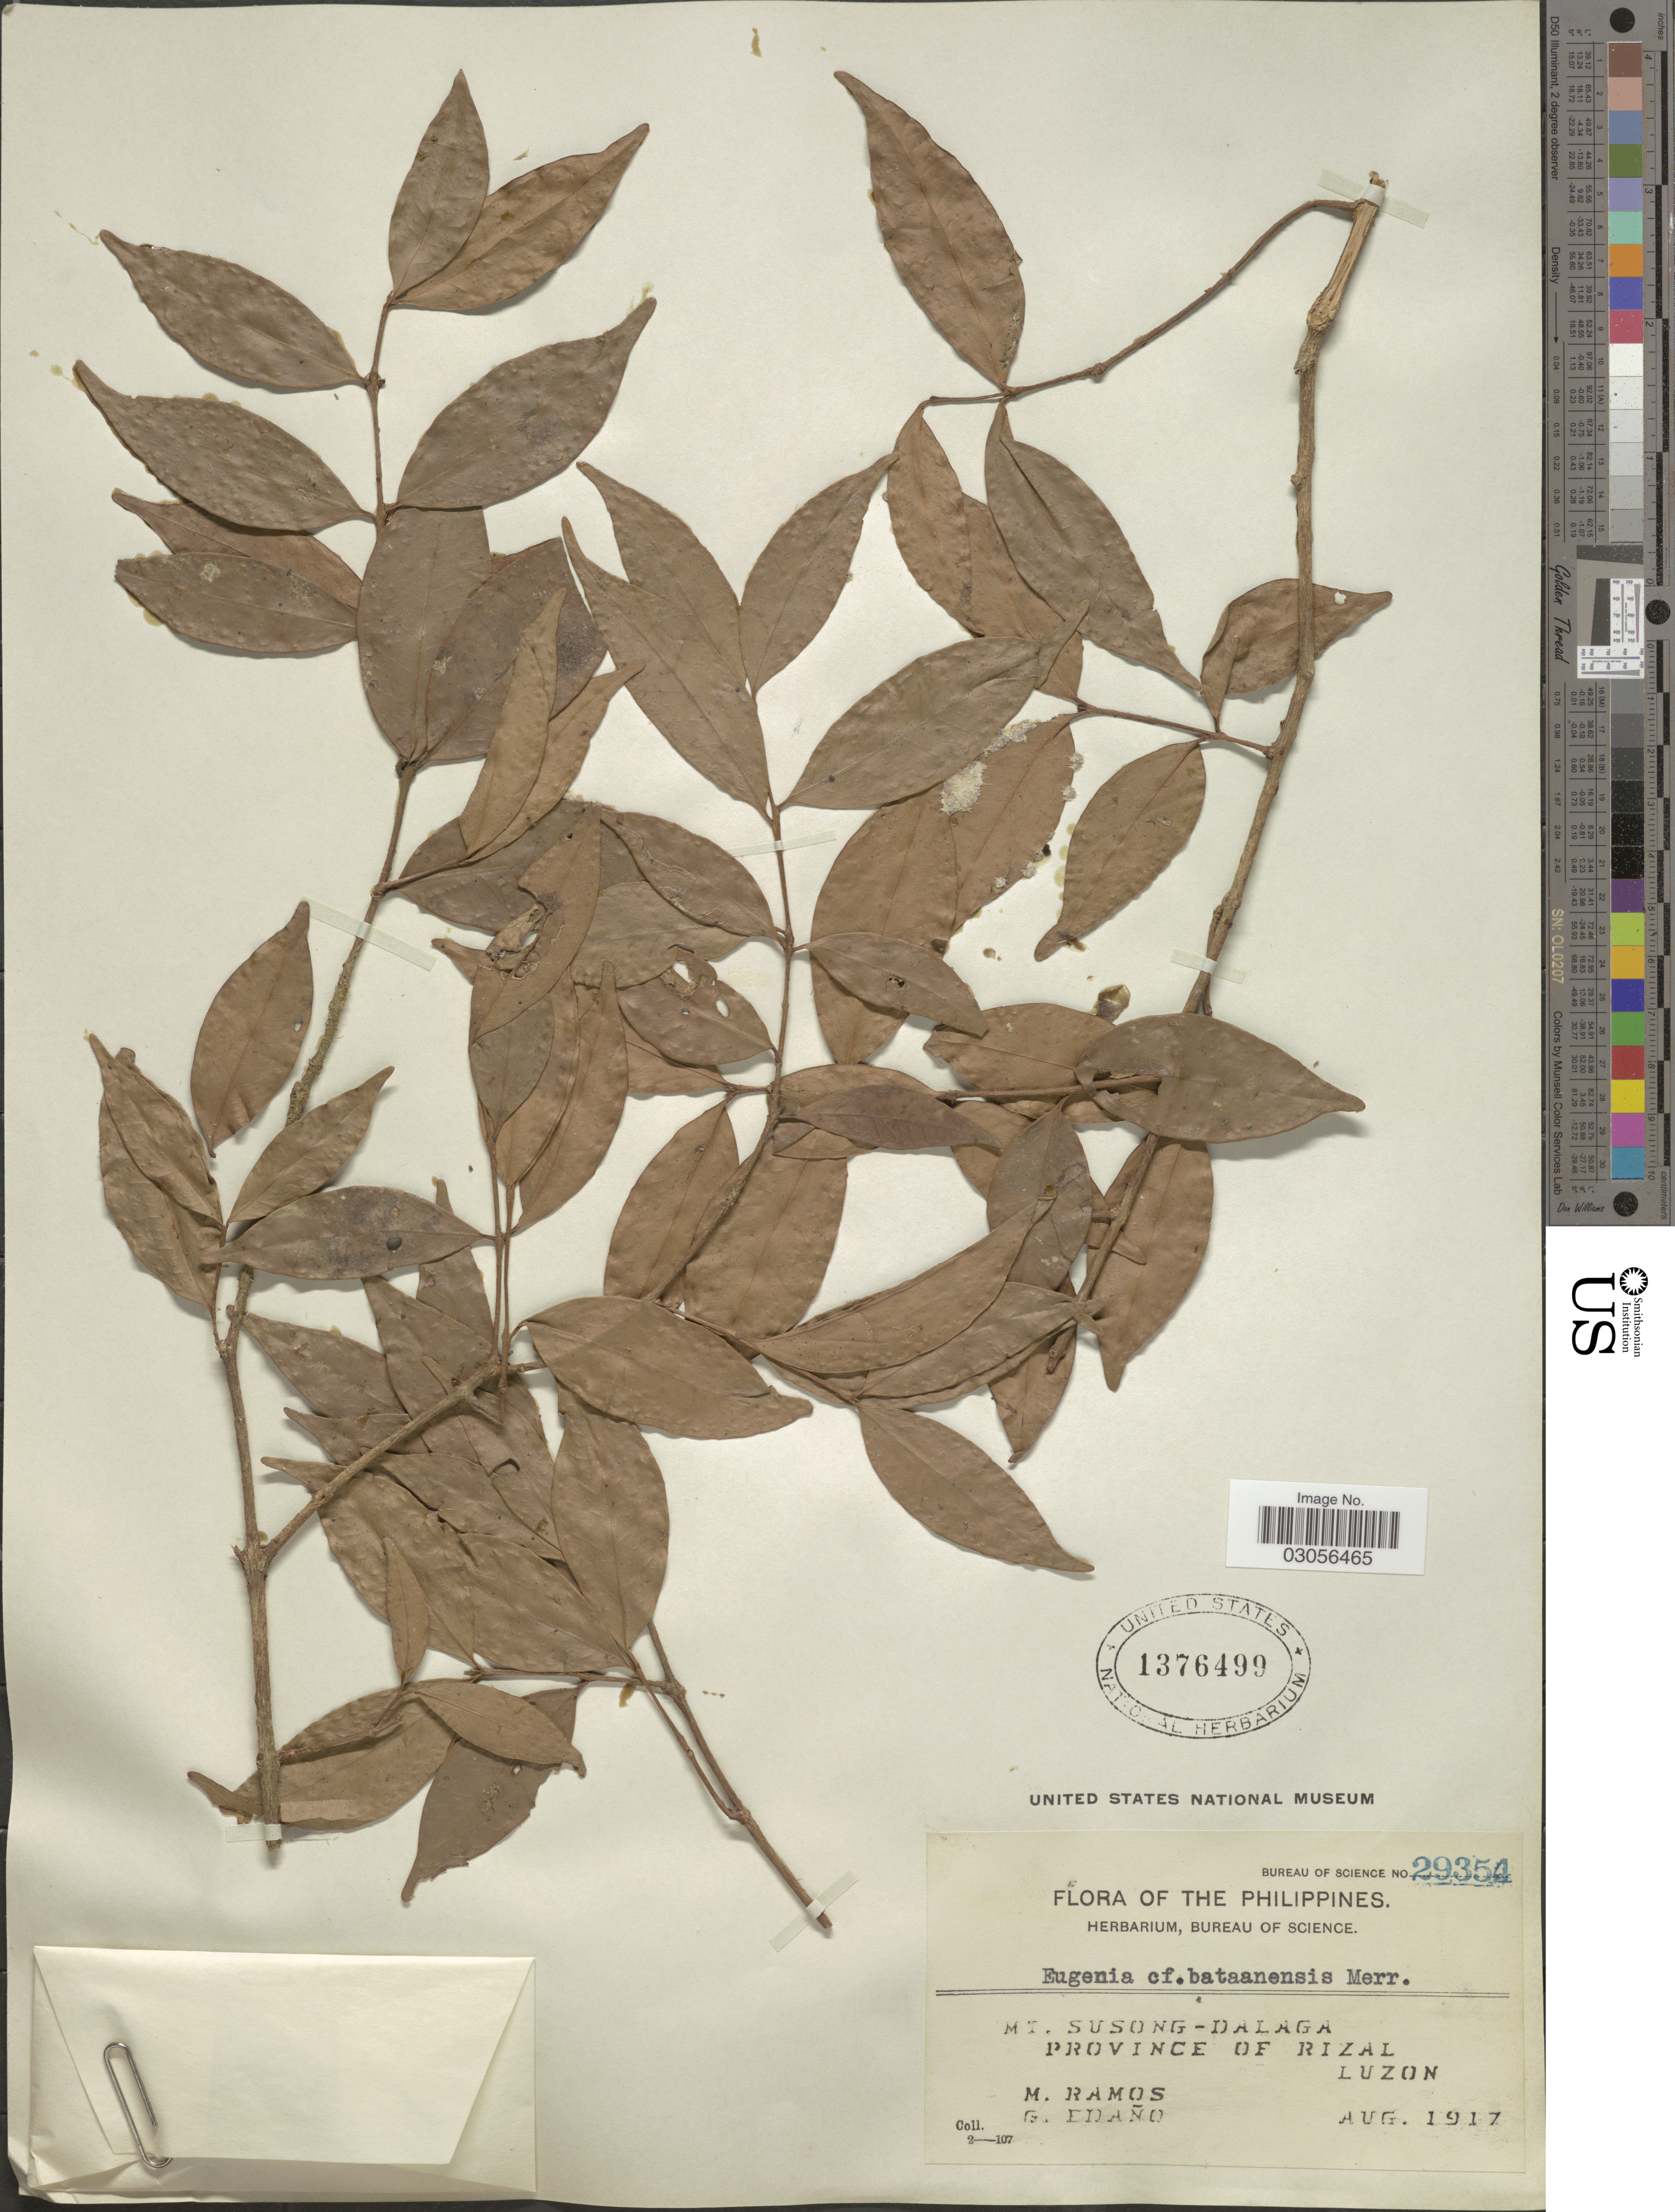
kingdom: Plantae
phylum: Tracheophyta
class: Magnoliopsida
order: Myrtales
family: Myrtaceae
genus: Syzygium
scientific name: Syzygium bataanense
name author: (Merr.) Merr.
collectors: M. Ramos & G. Edaño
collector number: Bureau of science 29354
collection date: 1917-08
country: Philippines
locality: Mt. Susong-Dalaga, Province of Rizal, Luzon.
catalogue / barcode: US 1376499